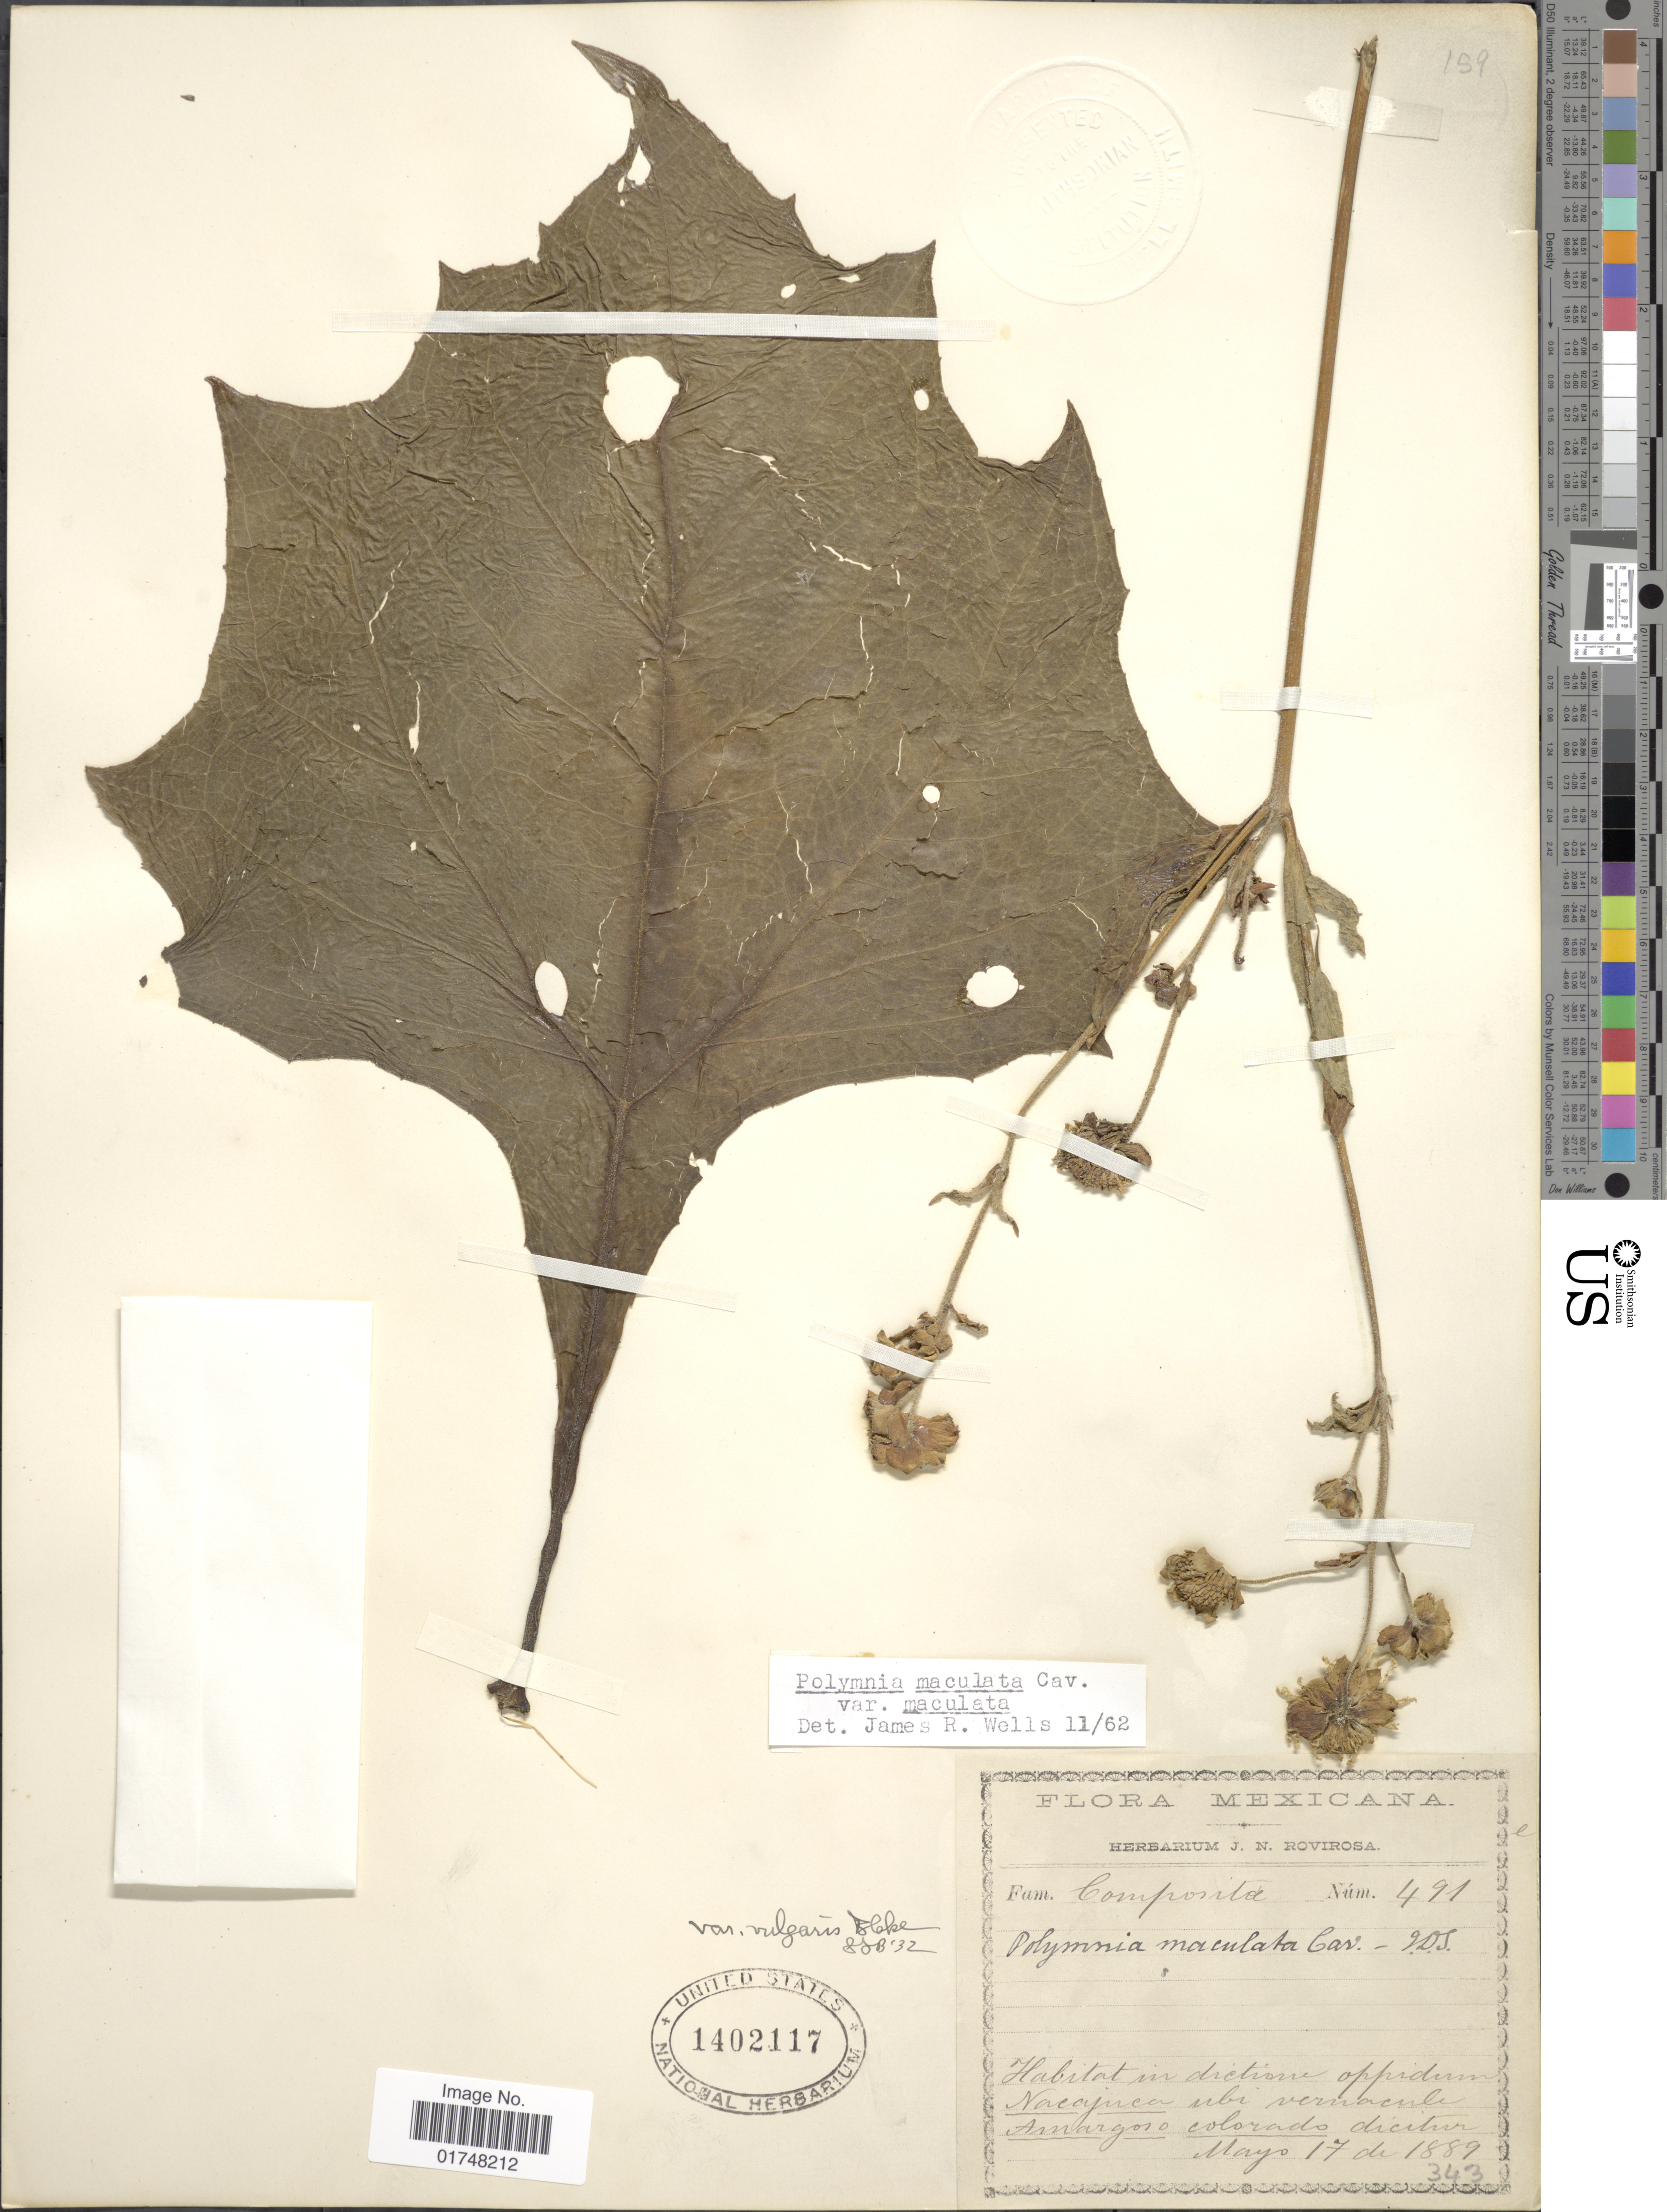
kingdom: Plantae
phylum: Tracheophyta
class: Magnoliopsida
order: Asterales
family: Asteraceae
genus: Smallanthus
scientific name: Smallanthus maculatus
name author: (Cav.) H. Rob.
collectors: ex herb. J. N. Rovirosa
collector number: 491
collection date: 1889-05-17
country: Mexico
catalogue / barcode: US 1402117